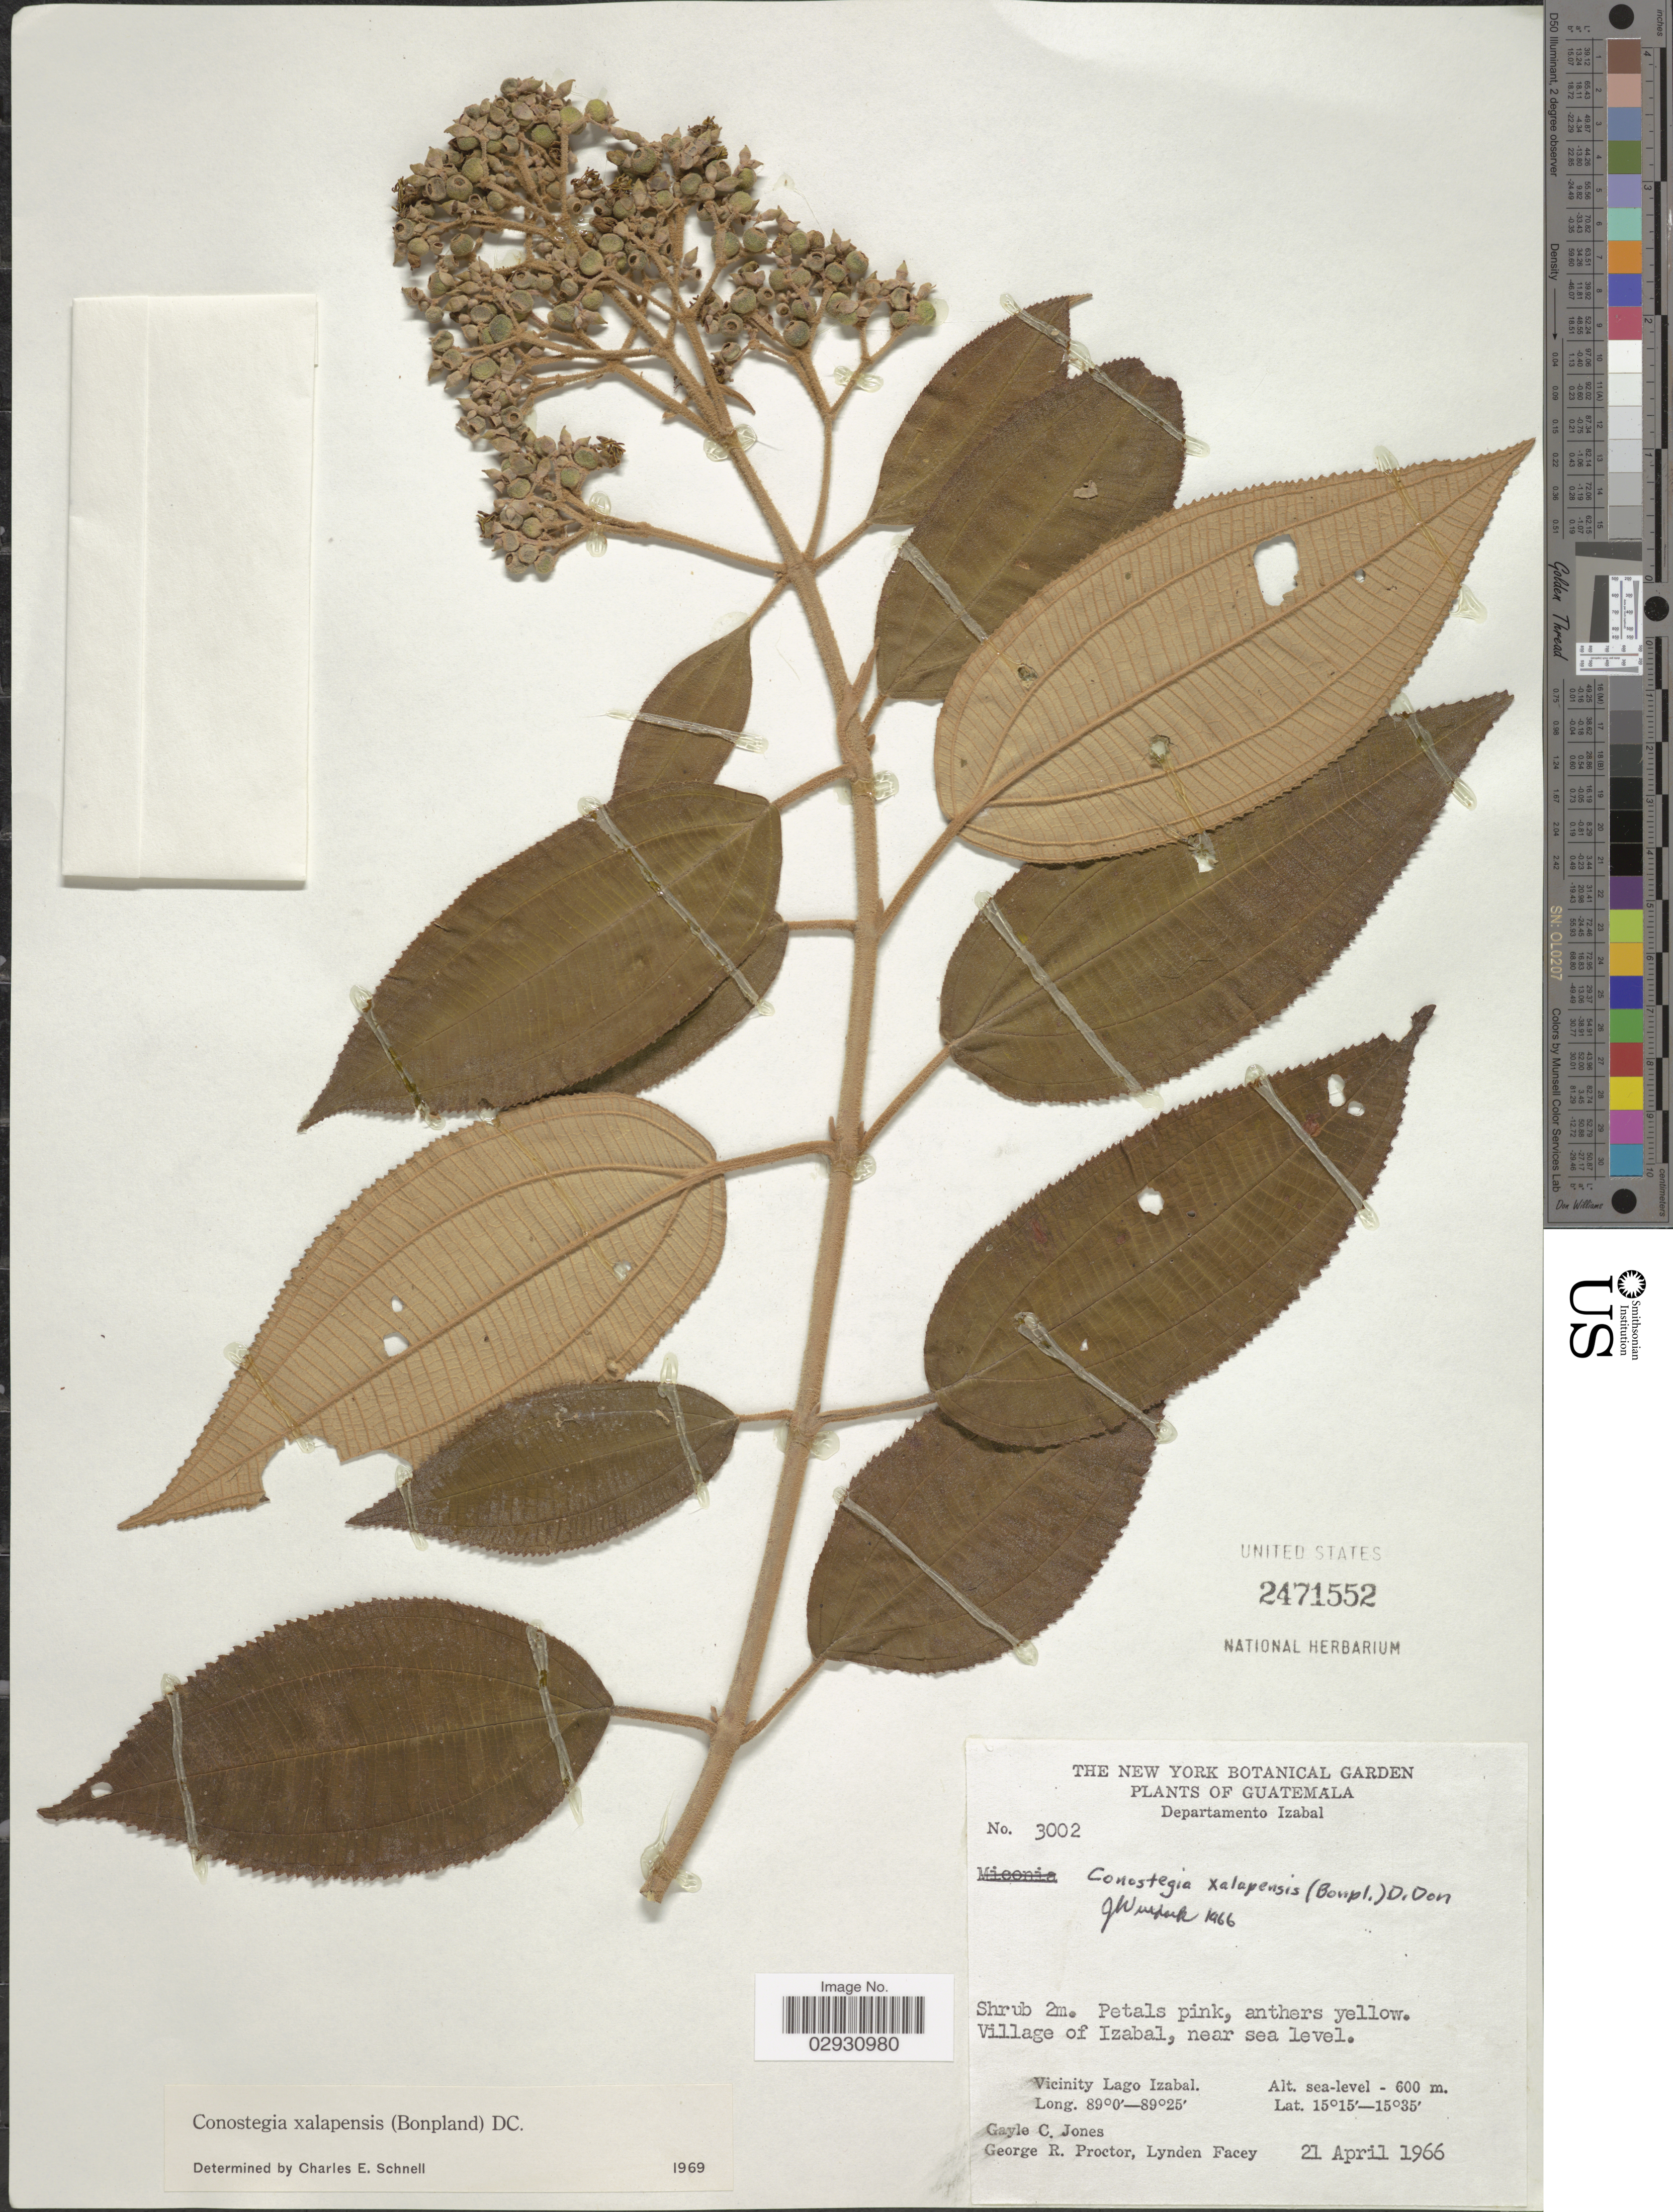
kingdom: Plantae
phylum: Tracheophyta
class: Magnoliopsida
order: Myrtales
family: Melastomataceae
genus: Conostegia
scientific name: Conostegia quadrangularis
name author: Schltdl. ex Steud.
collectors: G. C. Jones, G. R. Proctor & L. Facey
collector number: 3002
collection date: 1966-04-21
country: Guatemala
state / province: Izabal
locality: Departamento Izabal, Village of Izabal, near sea level, Vicinity of Lago Izabal.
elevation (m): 0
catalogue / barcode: US 2471552